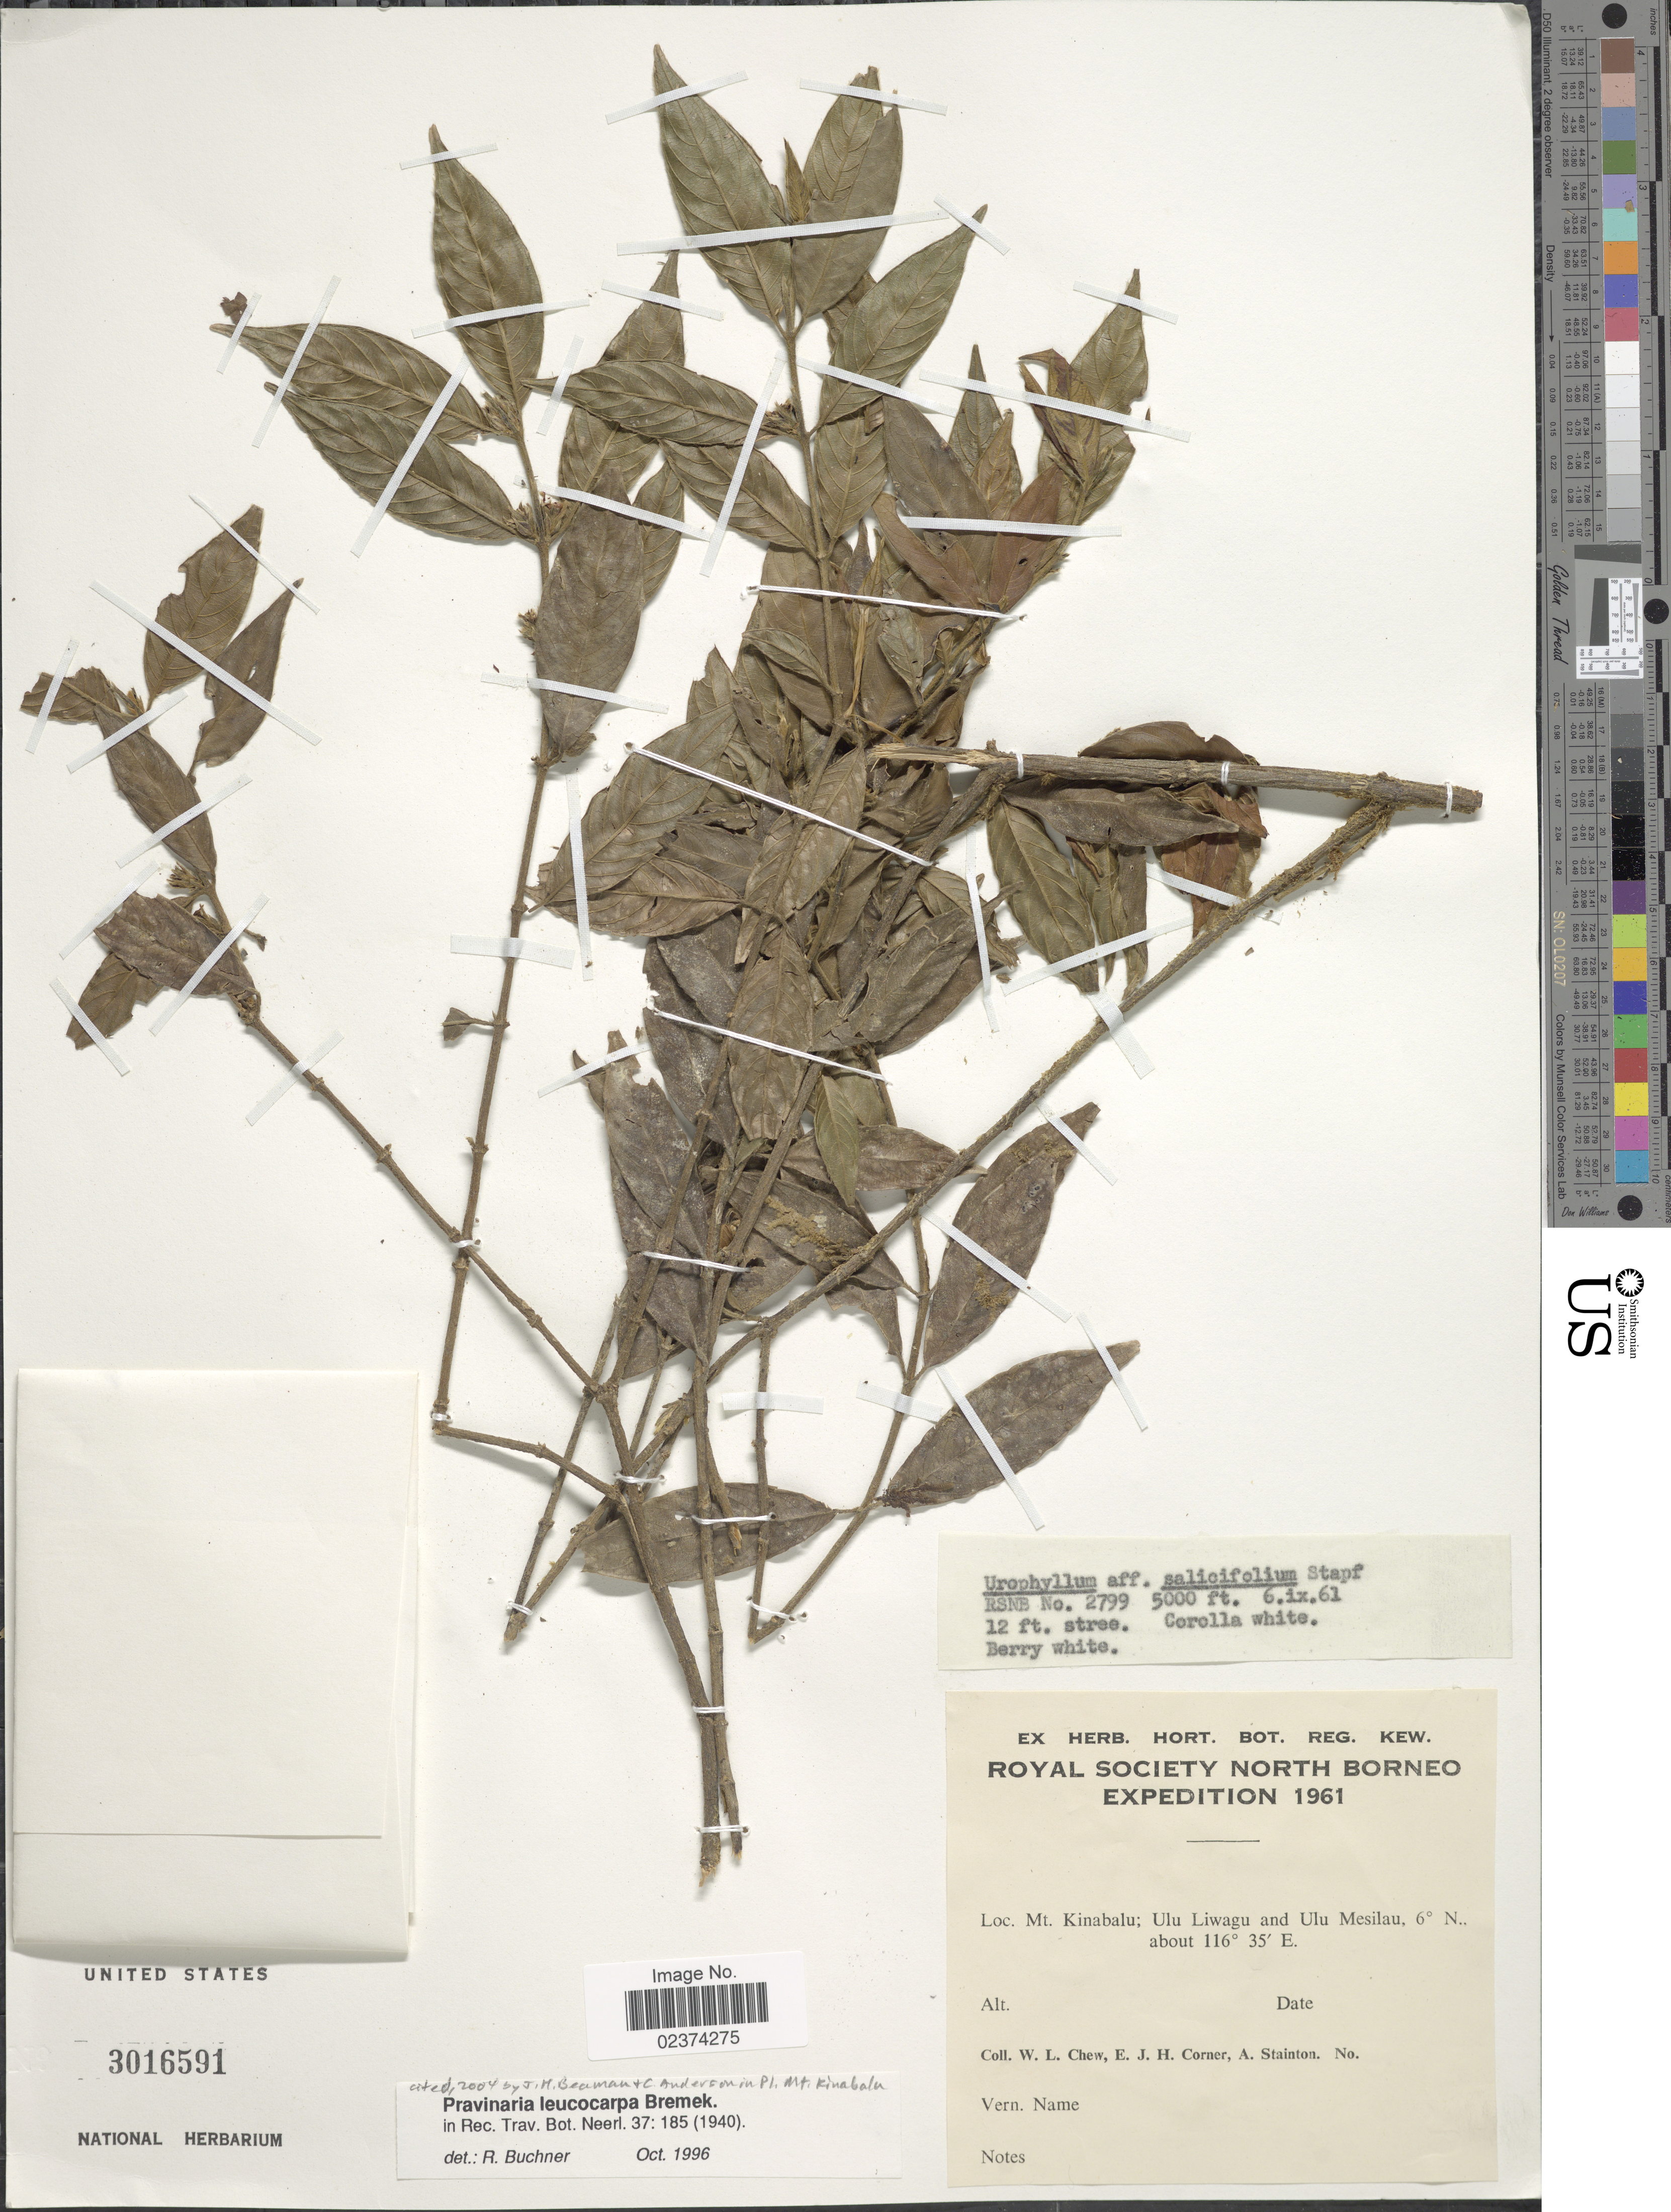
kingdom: Plantae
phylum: Tracheophyta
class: Magnoliopsida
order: Gentianales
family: Rubiaceae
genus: Pravinaria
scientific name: Pravinaria leucocarpa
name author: Bremek.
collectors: W. Chew, E. Corner & A. Stainton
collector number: RSNB2799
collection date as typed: Transcribed d/m/y: 6/9/61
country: Malaysia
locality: North Borneo. Mt. Kinabalu; Ulu Liwagu and Ulu Mesilau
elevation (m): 1524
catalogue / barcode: US 3016591